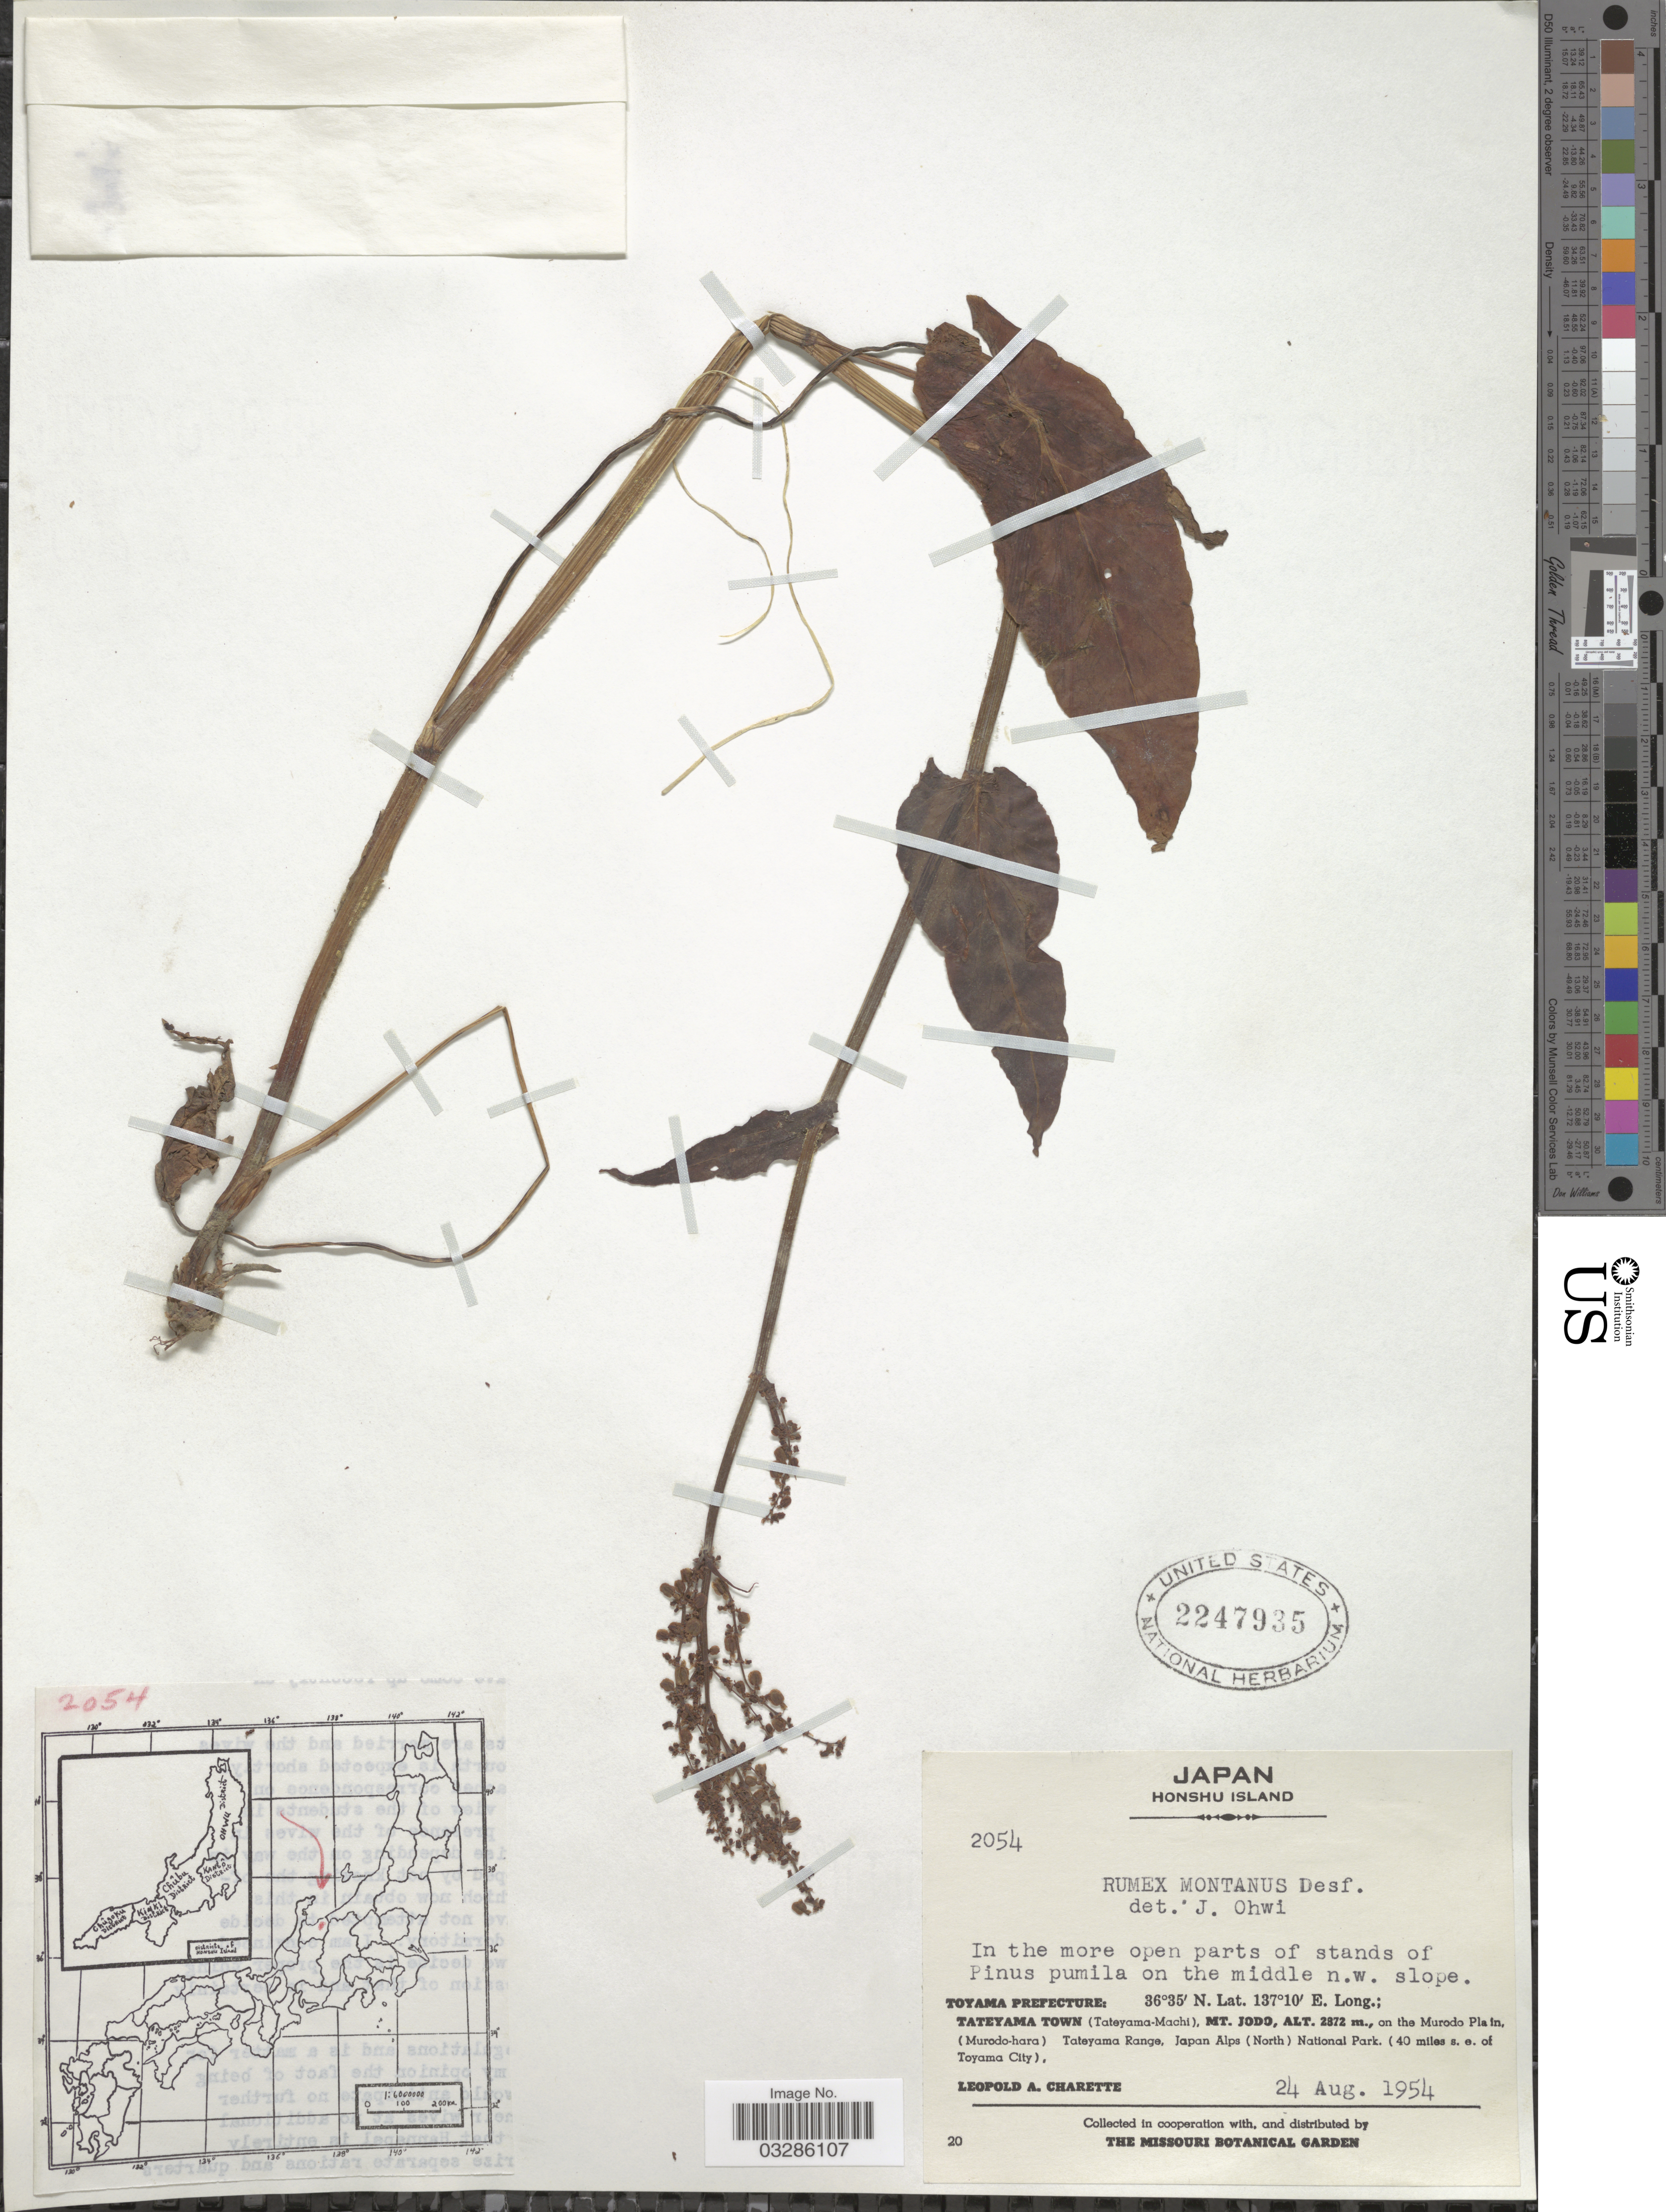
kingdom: Plantae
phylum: Tracheophyta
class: Magnoliopsida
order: Caryophyllales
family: Polygonaceae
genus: Rumex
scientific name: Rumex montanus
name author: Desf.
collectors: L. A. Charette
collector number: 2054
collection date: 1954-08-24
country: Japan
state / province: Toyama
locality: Honshu Island. In the more open parts of stands of Pinus pumila on the middle n.w. slope. Toyama Prefecture: Tateyama Town (Tateyama-Machi), Mt. Jodo, on the Murodo Plain, (Murodo-hara) Tateyama Range, Japan Alps (North) National Park. (40 miles s.e. of Toyama City).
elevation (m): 2872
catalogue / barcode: US 2247935